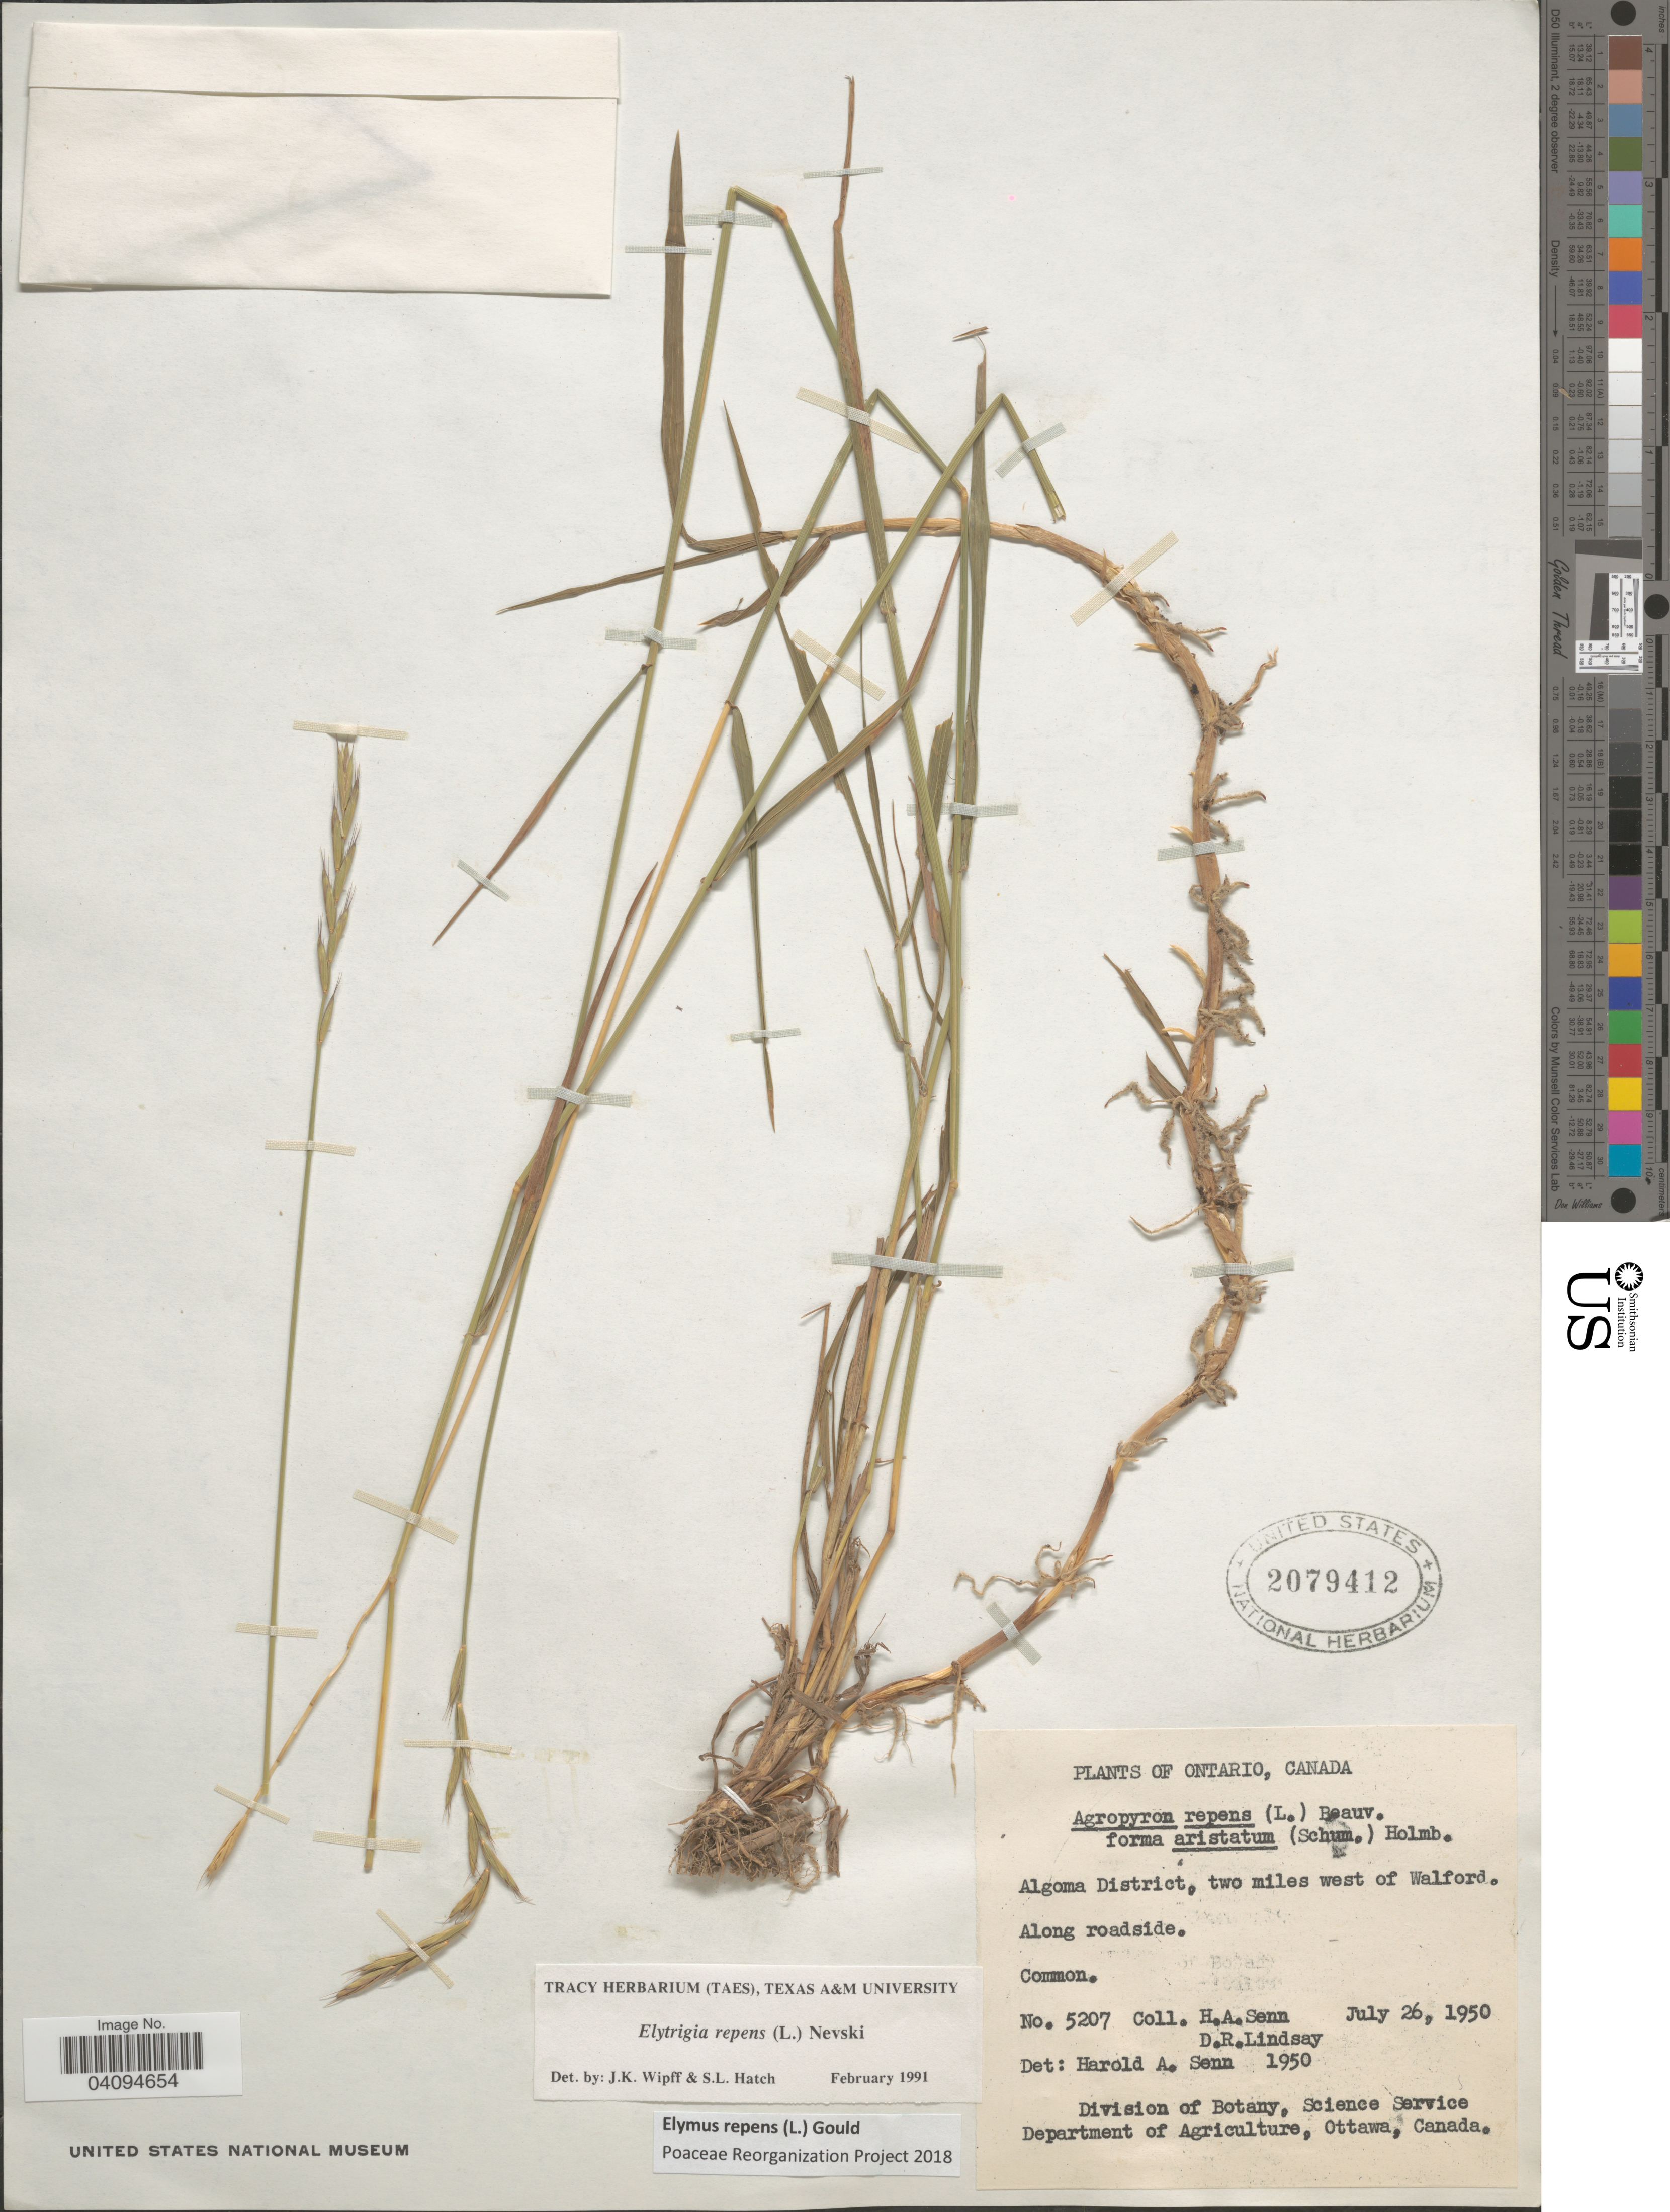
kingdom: Plantae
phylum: Tracheophyta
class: Liliopsida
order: Poales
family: Poaceae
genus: Elymus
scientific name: Elymus repens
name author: (L.) Gould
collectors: H. Senn & D. Lindsay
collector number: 5207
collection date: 1950-07-26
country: Canada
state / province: Ontario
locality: Algoma District, two miles west of Walford.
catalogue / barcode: US 2079412